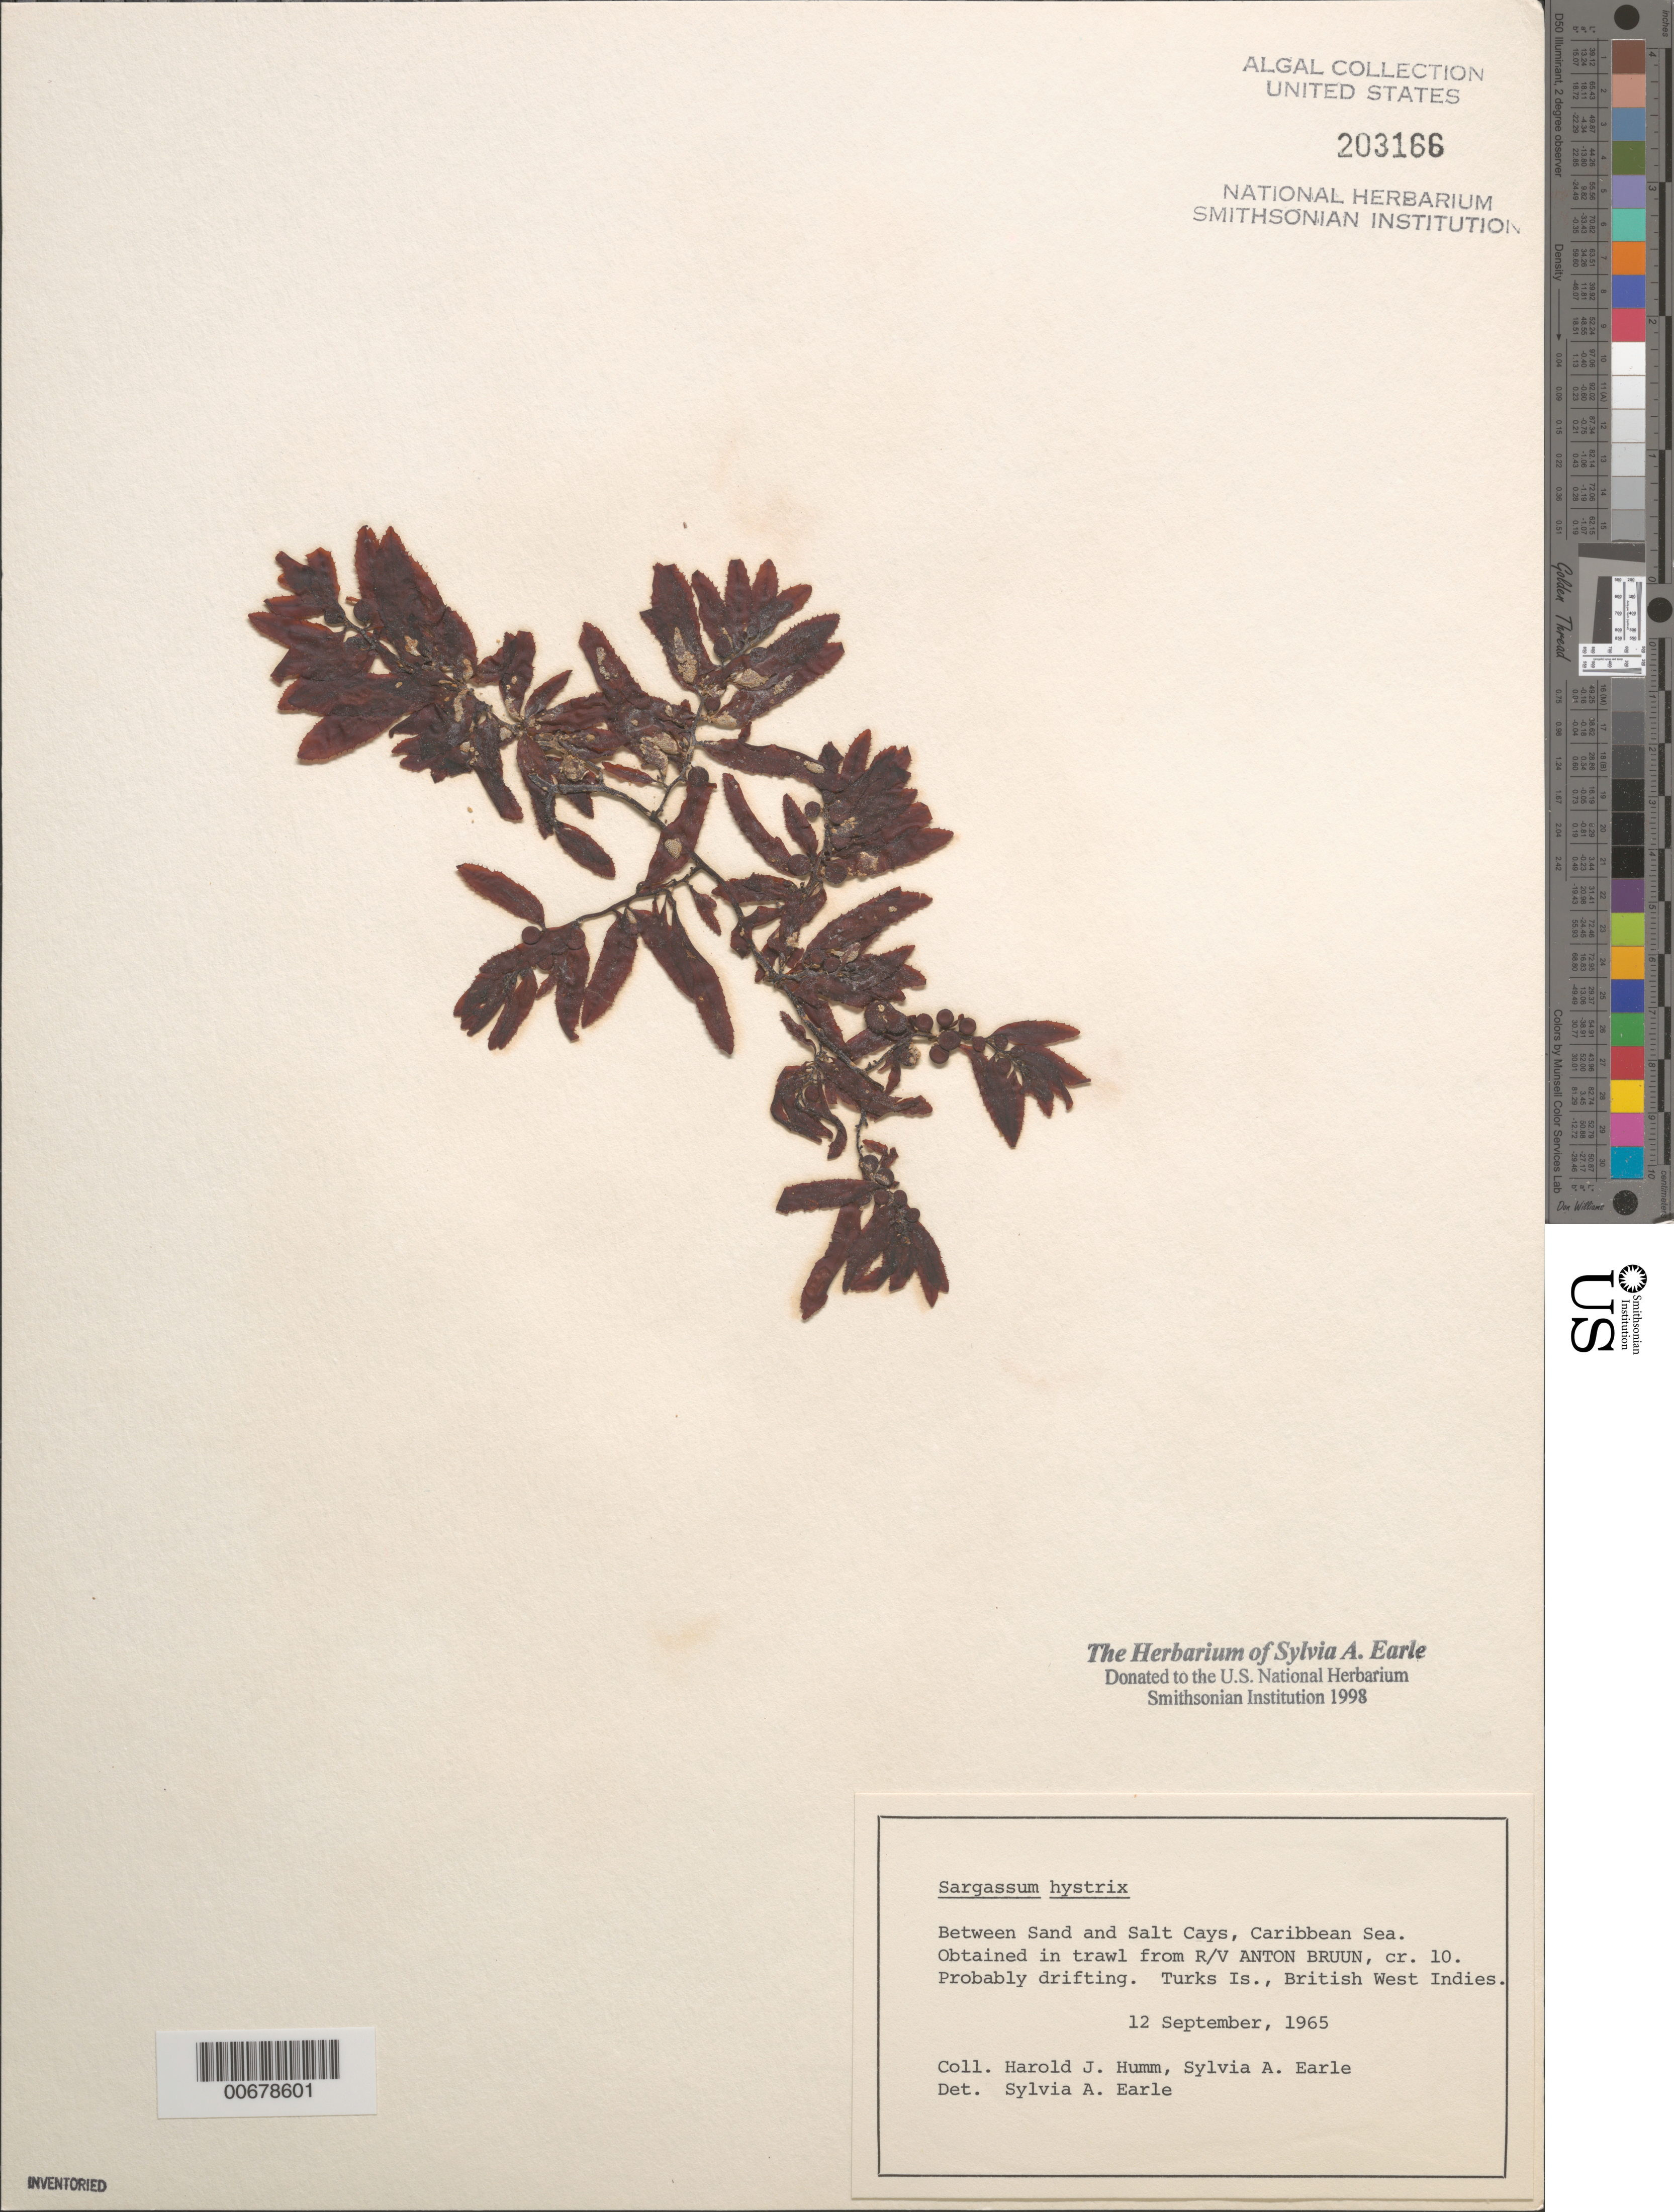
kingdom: Chromista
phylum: Ochrophyta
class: Phaeophyceae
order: Fucales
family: Sargassaceae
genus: Sargassum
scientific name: Sargassum hystrix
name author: J. Agardh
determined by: Earle, S. A.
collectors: S. A. Earle & H. J. Humm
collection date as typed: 12 Sep 1965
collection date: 1965-09-12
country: Turks and Caicos Islands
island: Turks Islands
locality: Caribbean Sea between Sand Cay and Salt Cay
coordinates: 21 16.3' N, 71 16.5' W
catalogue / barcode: US 203166